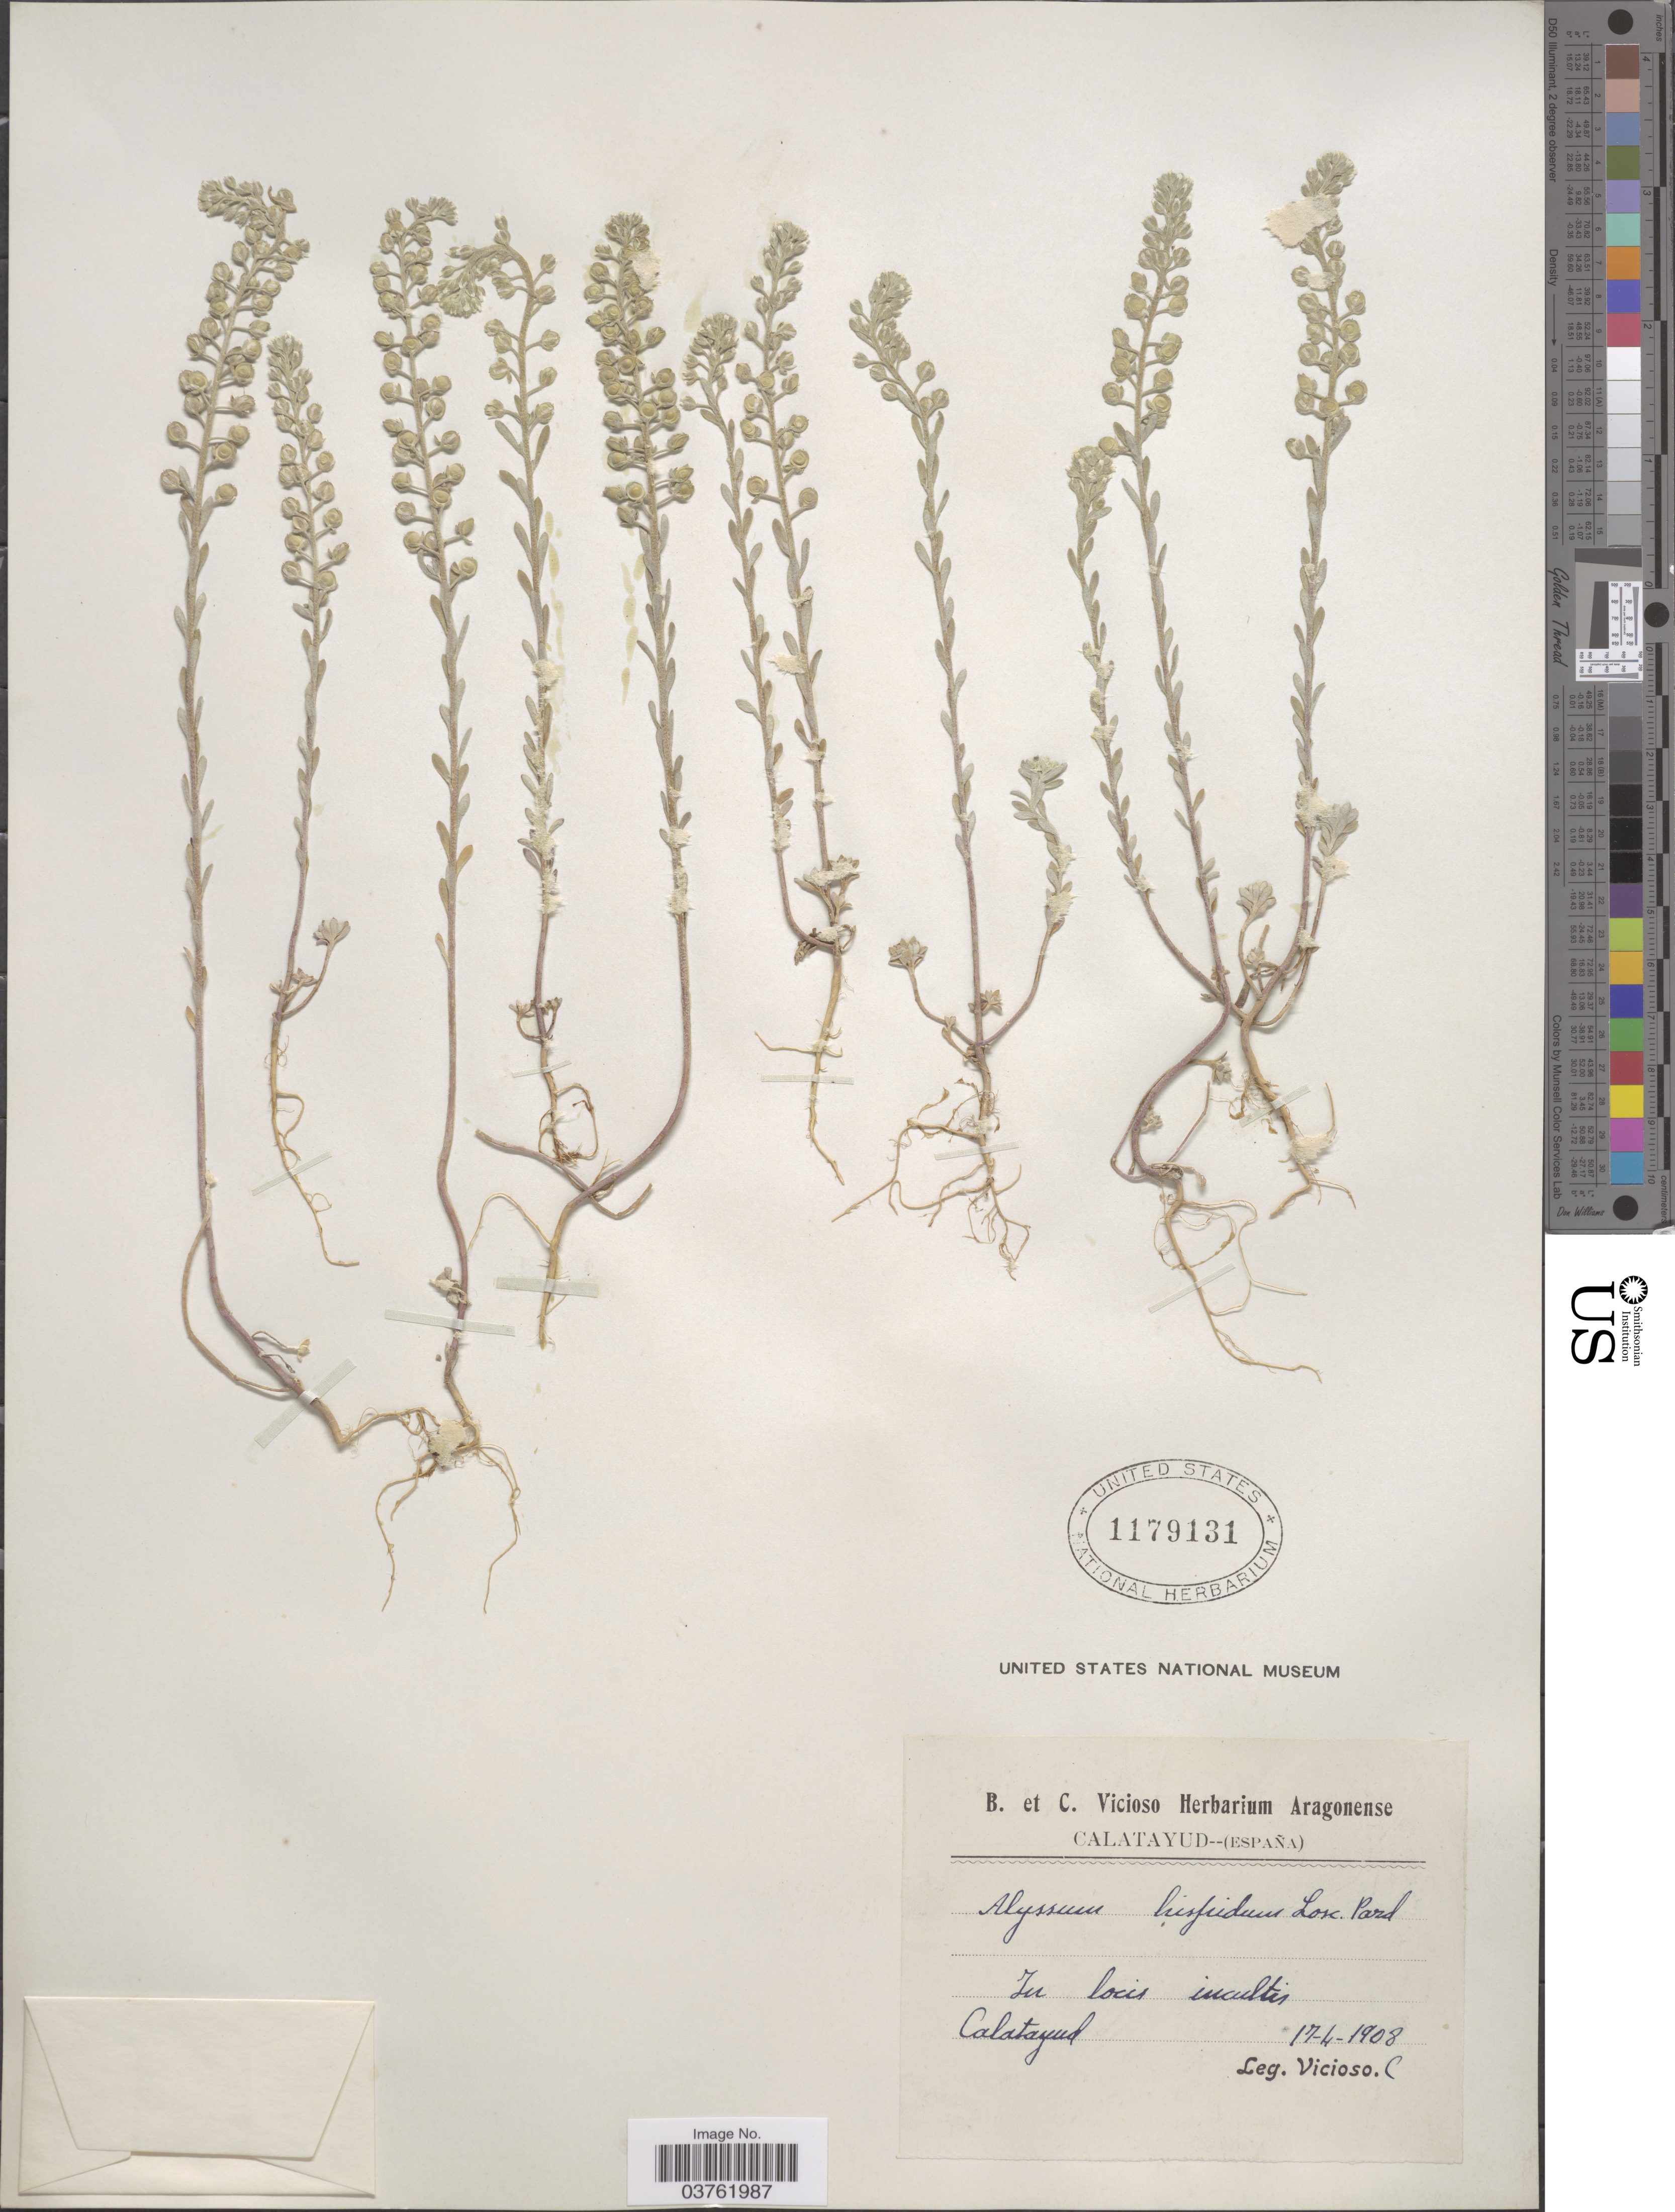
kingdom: Plantae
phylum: Tracheophyta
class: Magnoliopsida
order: Brassicales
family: Brassicaceae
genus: Alyssum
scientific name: Alyssum hispidum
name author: Loscos & J. Pardo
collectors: C. Vicioso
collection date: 1908-04-17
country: Spain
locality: Calatayud.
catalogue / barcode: US 1179131